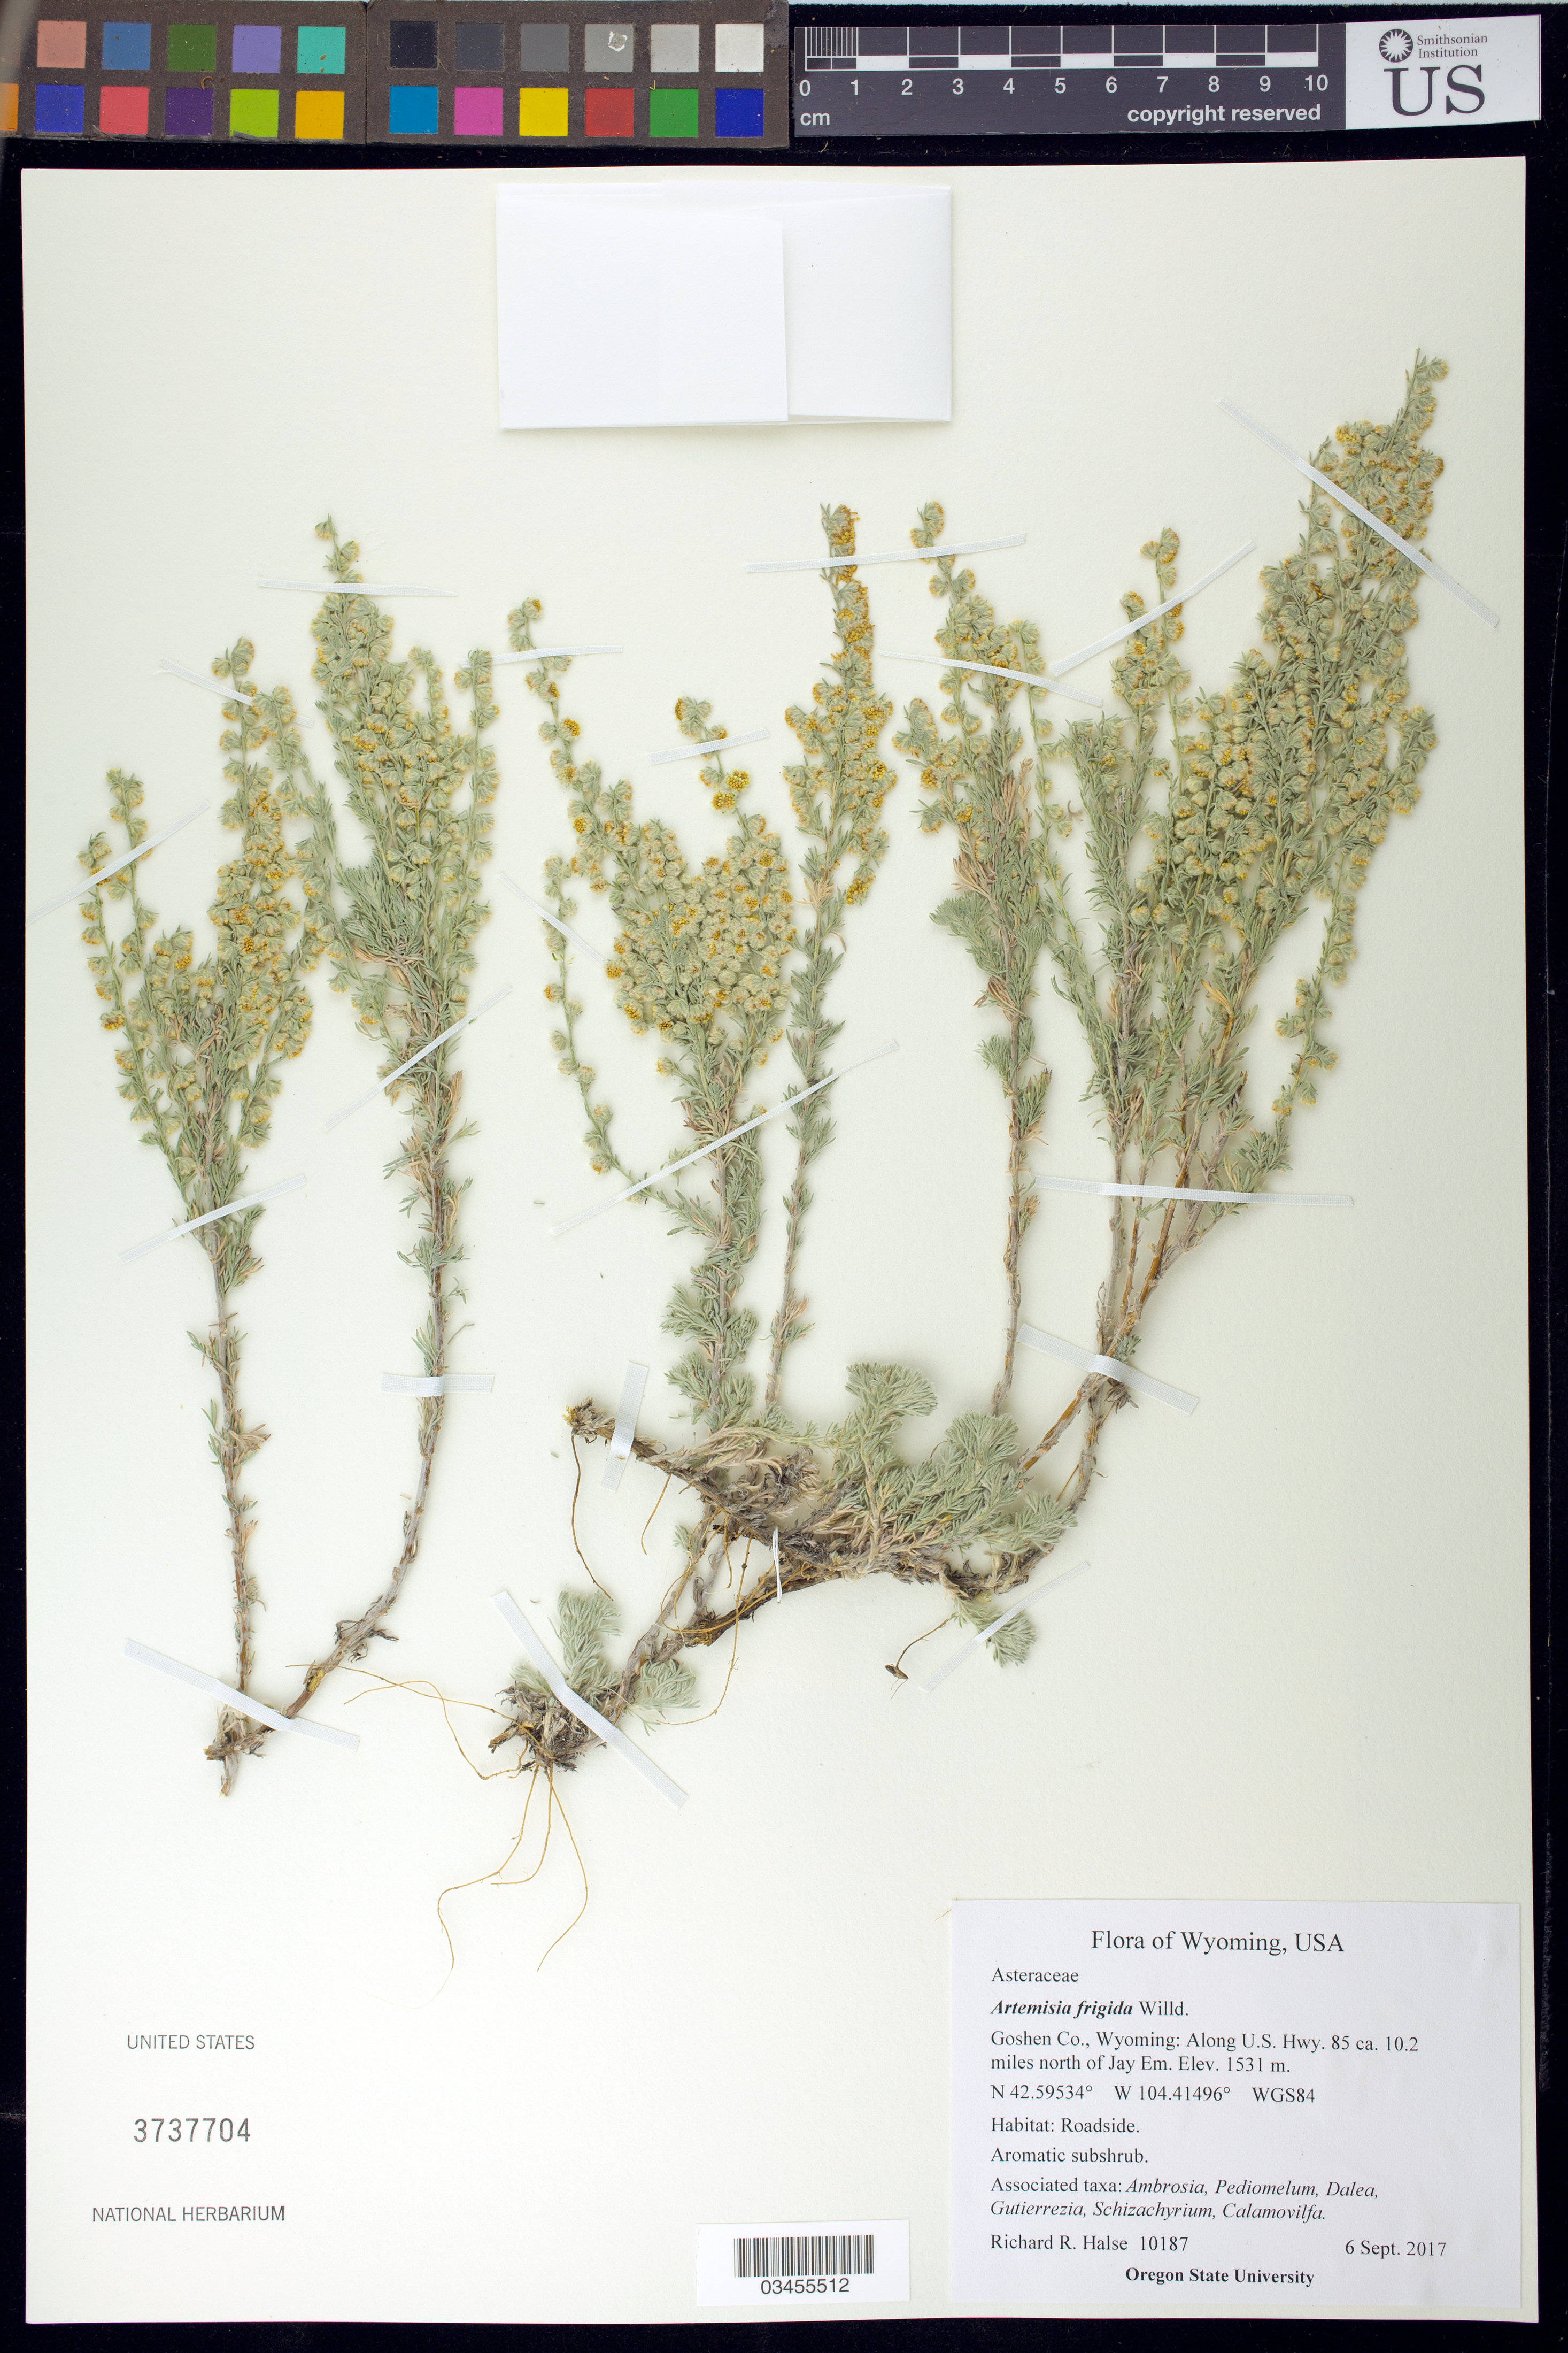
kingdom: Plantae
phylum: Tracheophyta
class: Magnoliopsida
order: Asterales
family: Asteraceae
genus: Artemisia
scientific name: Artemisia frigida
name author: Willd.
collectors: R. Halse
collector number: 10187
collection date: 2017-09-06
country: United States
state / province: Wyoming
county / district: Goshen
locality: Along US Hwy 85, 10.2 miles north of Jay Em.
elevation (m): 1531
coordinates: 42.59534 N, 104.41496 W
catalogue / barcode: US 3737704